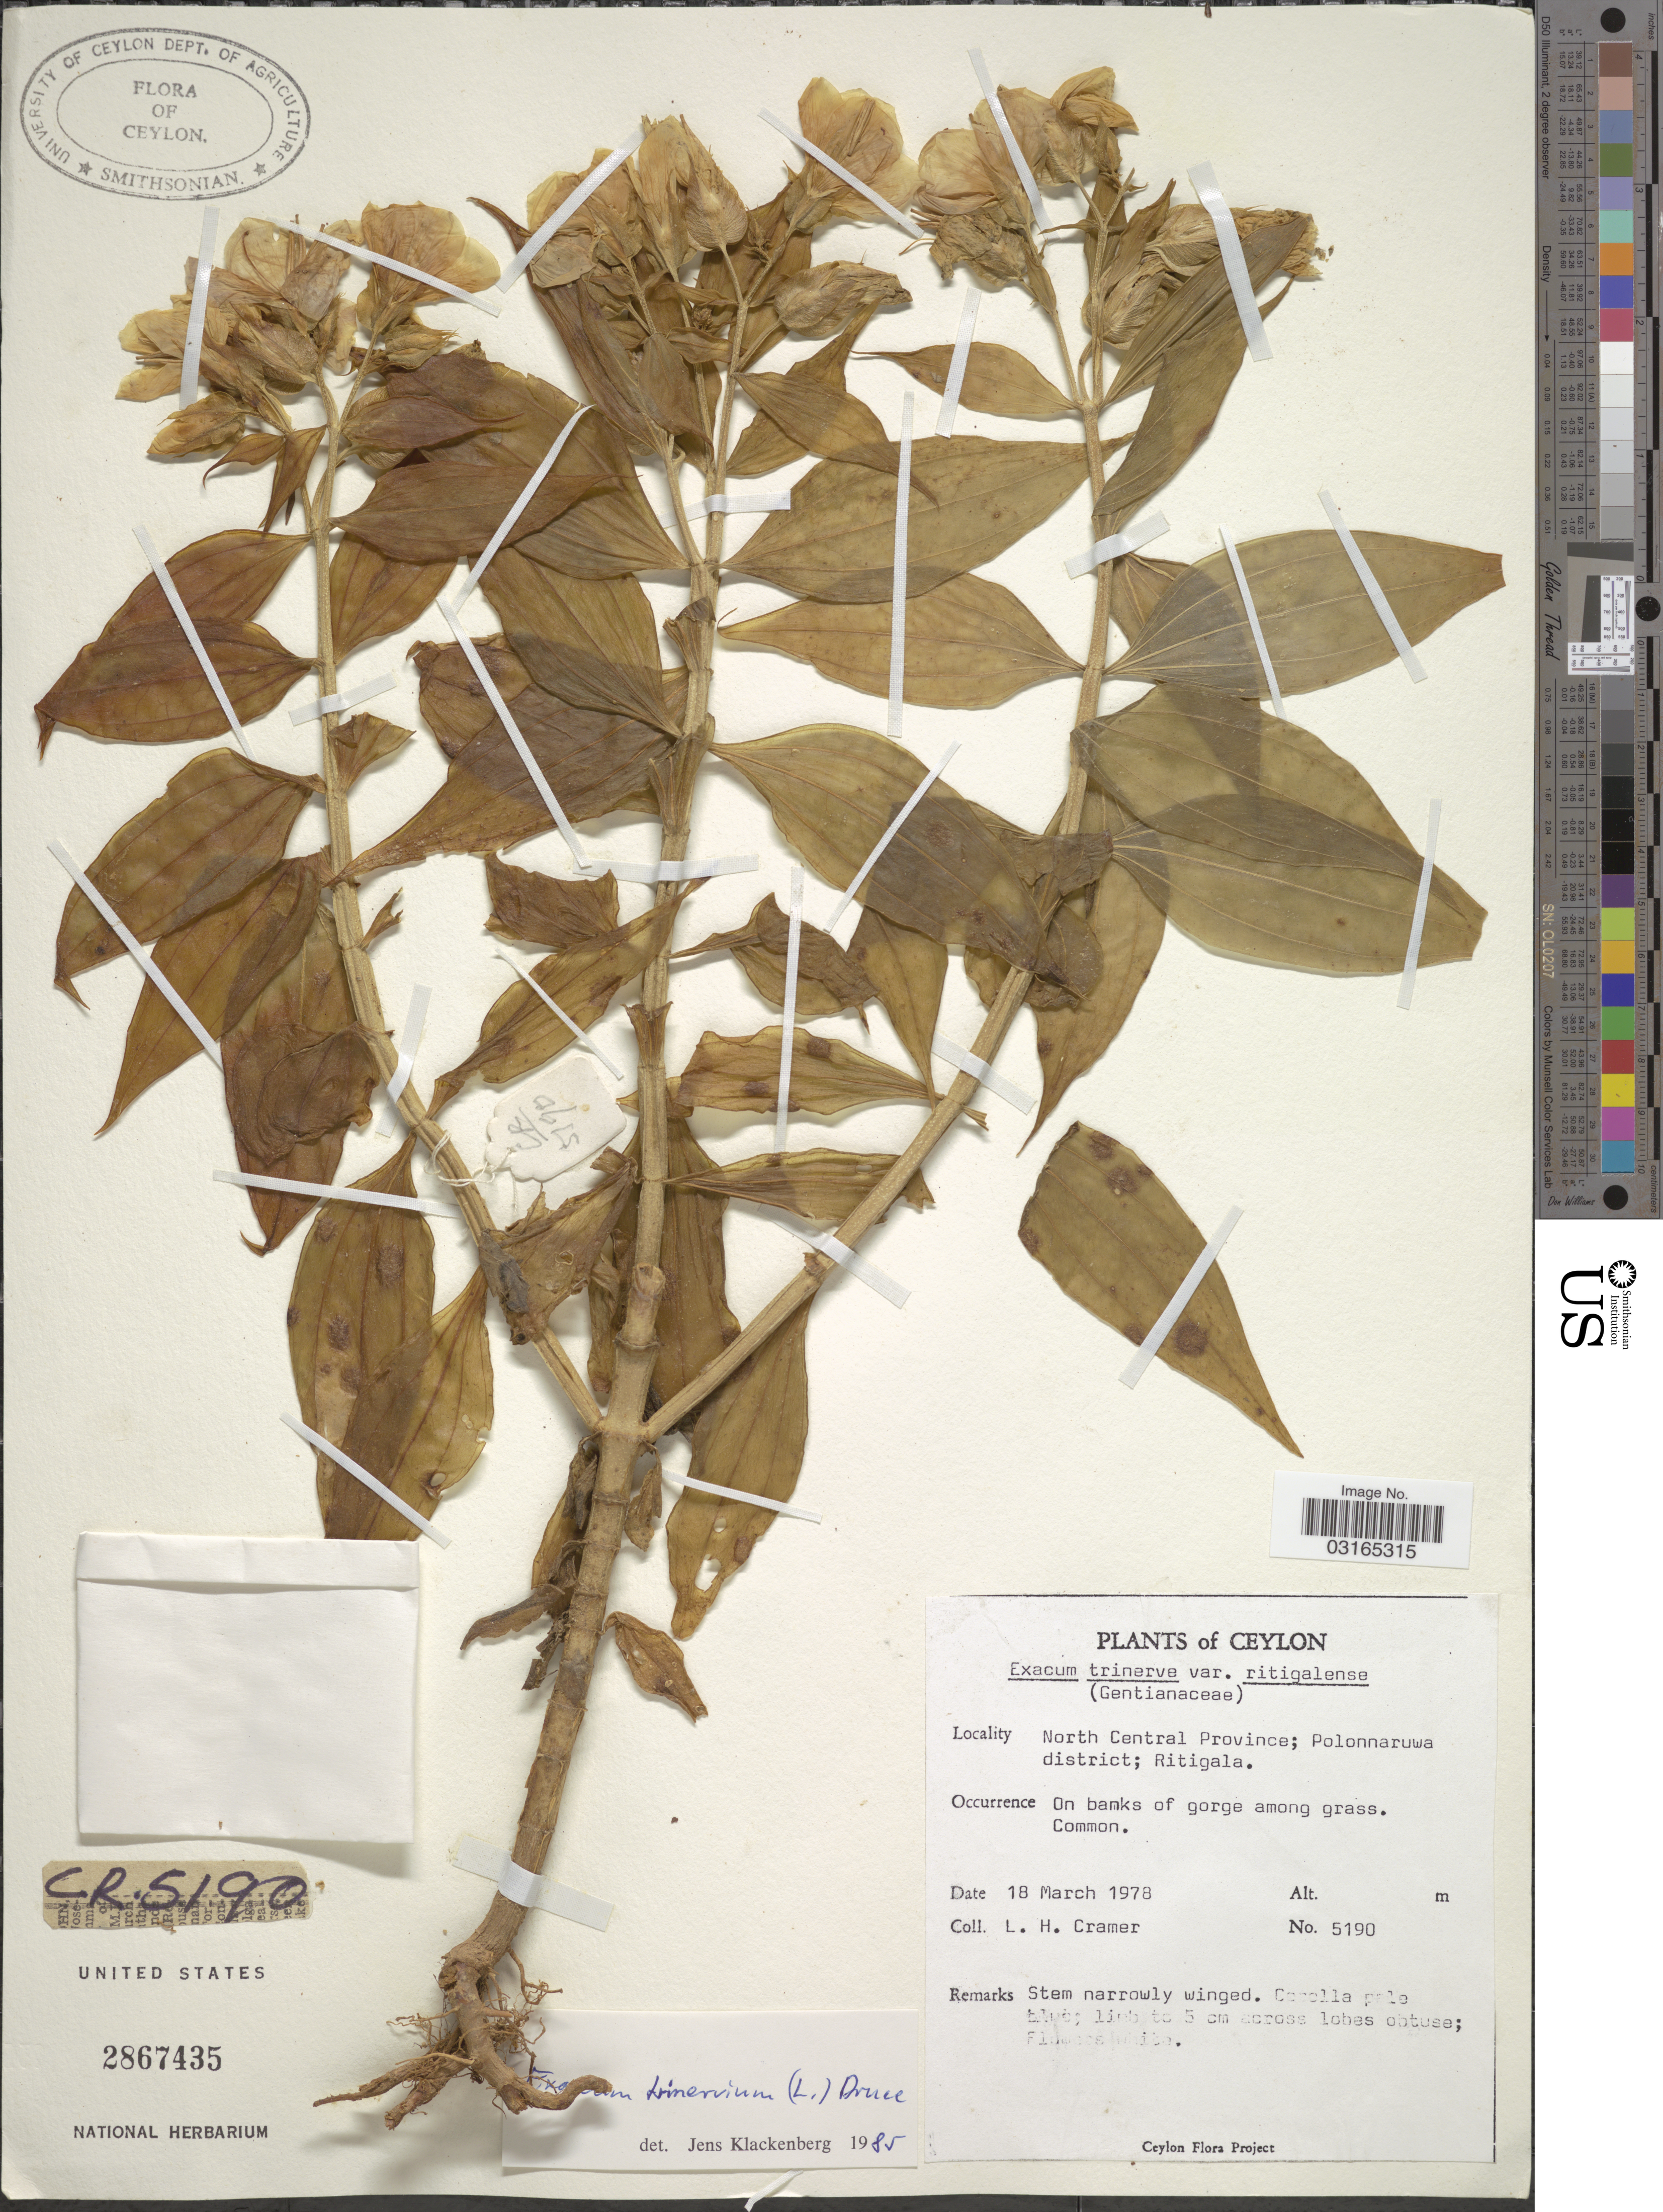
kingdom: Plantae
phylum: Tracheophyta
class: Magnoliopsida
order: Gentianales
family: Gentianaceae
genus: Exacum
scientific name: Exacum trinervium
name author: (L.) Druce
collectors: L. H. Cramer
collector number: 5190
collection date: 1978-03-18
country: Sri Lanka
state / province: North Central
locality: Ceylon. Polonnaruwa district; Ritigala.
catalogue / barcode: US 2867435